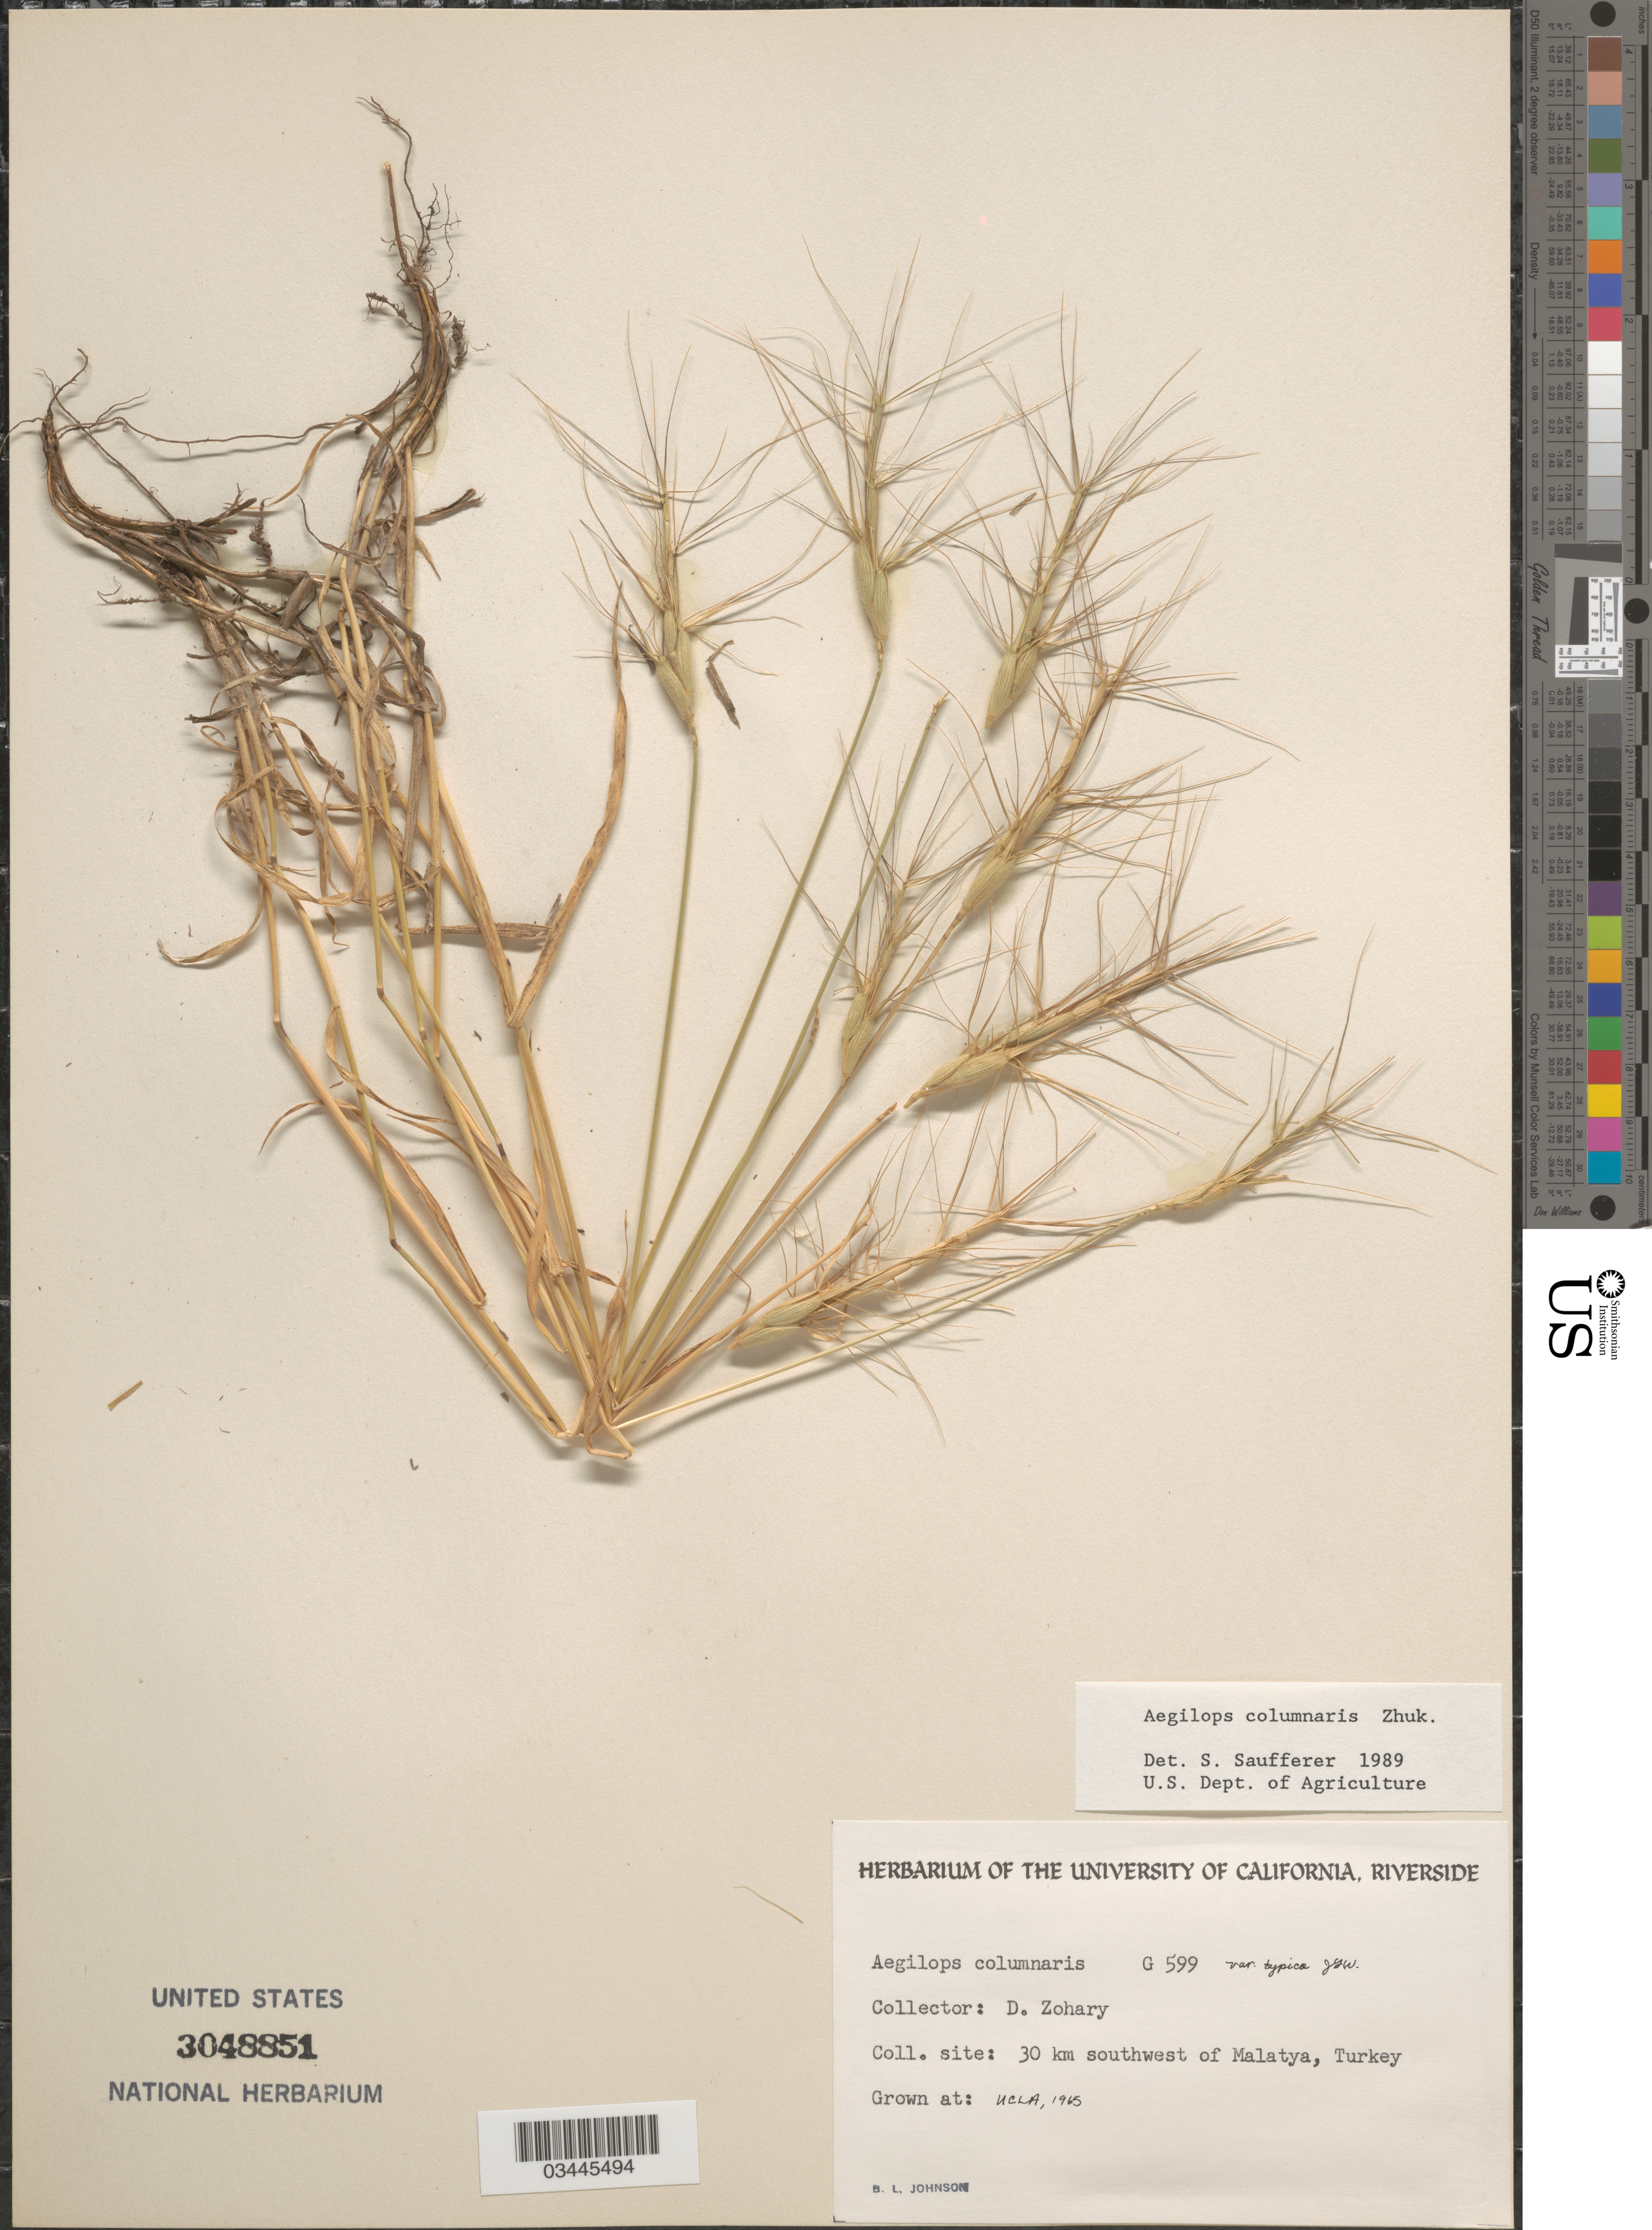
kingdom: Plantae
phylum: Tracheophyta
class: Liliopsida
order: Poales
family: Poaceae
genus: Aegilops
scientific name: Aegilops columnaris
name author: Zhuk.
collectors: B. Johnson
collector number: G599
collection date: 1965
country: United States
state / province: California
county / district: Los Angeles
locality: UCLA.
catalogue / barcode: US 3048851